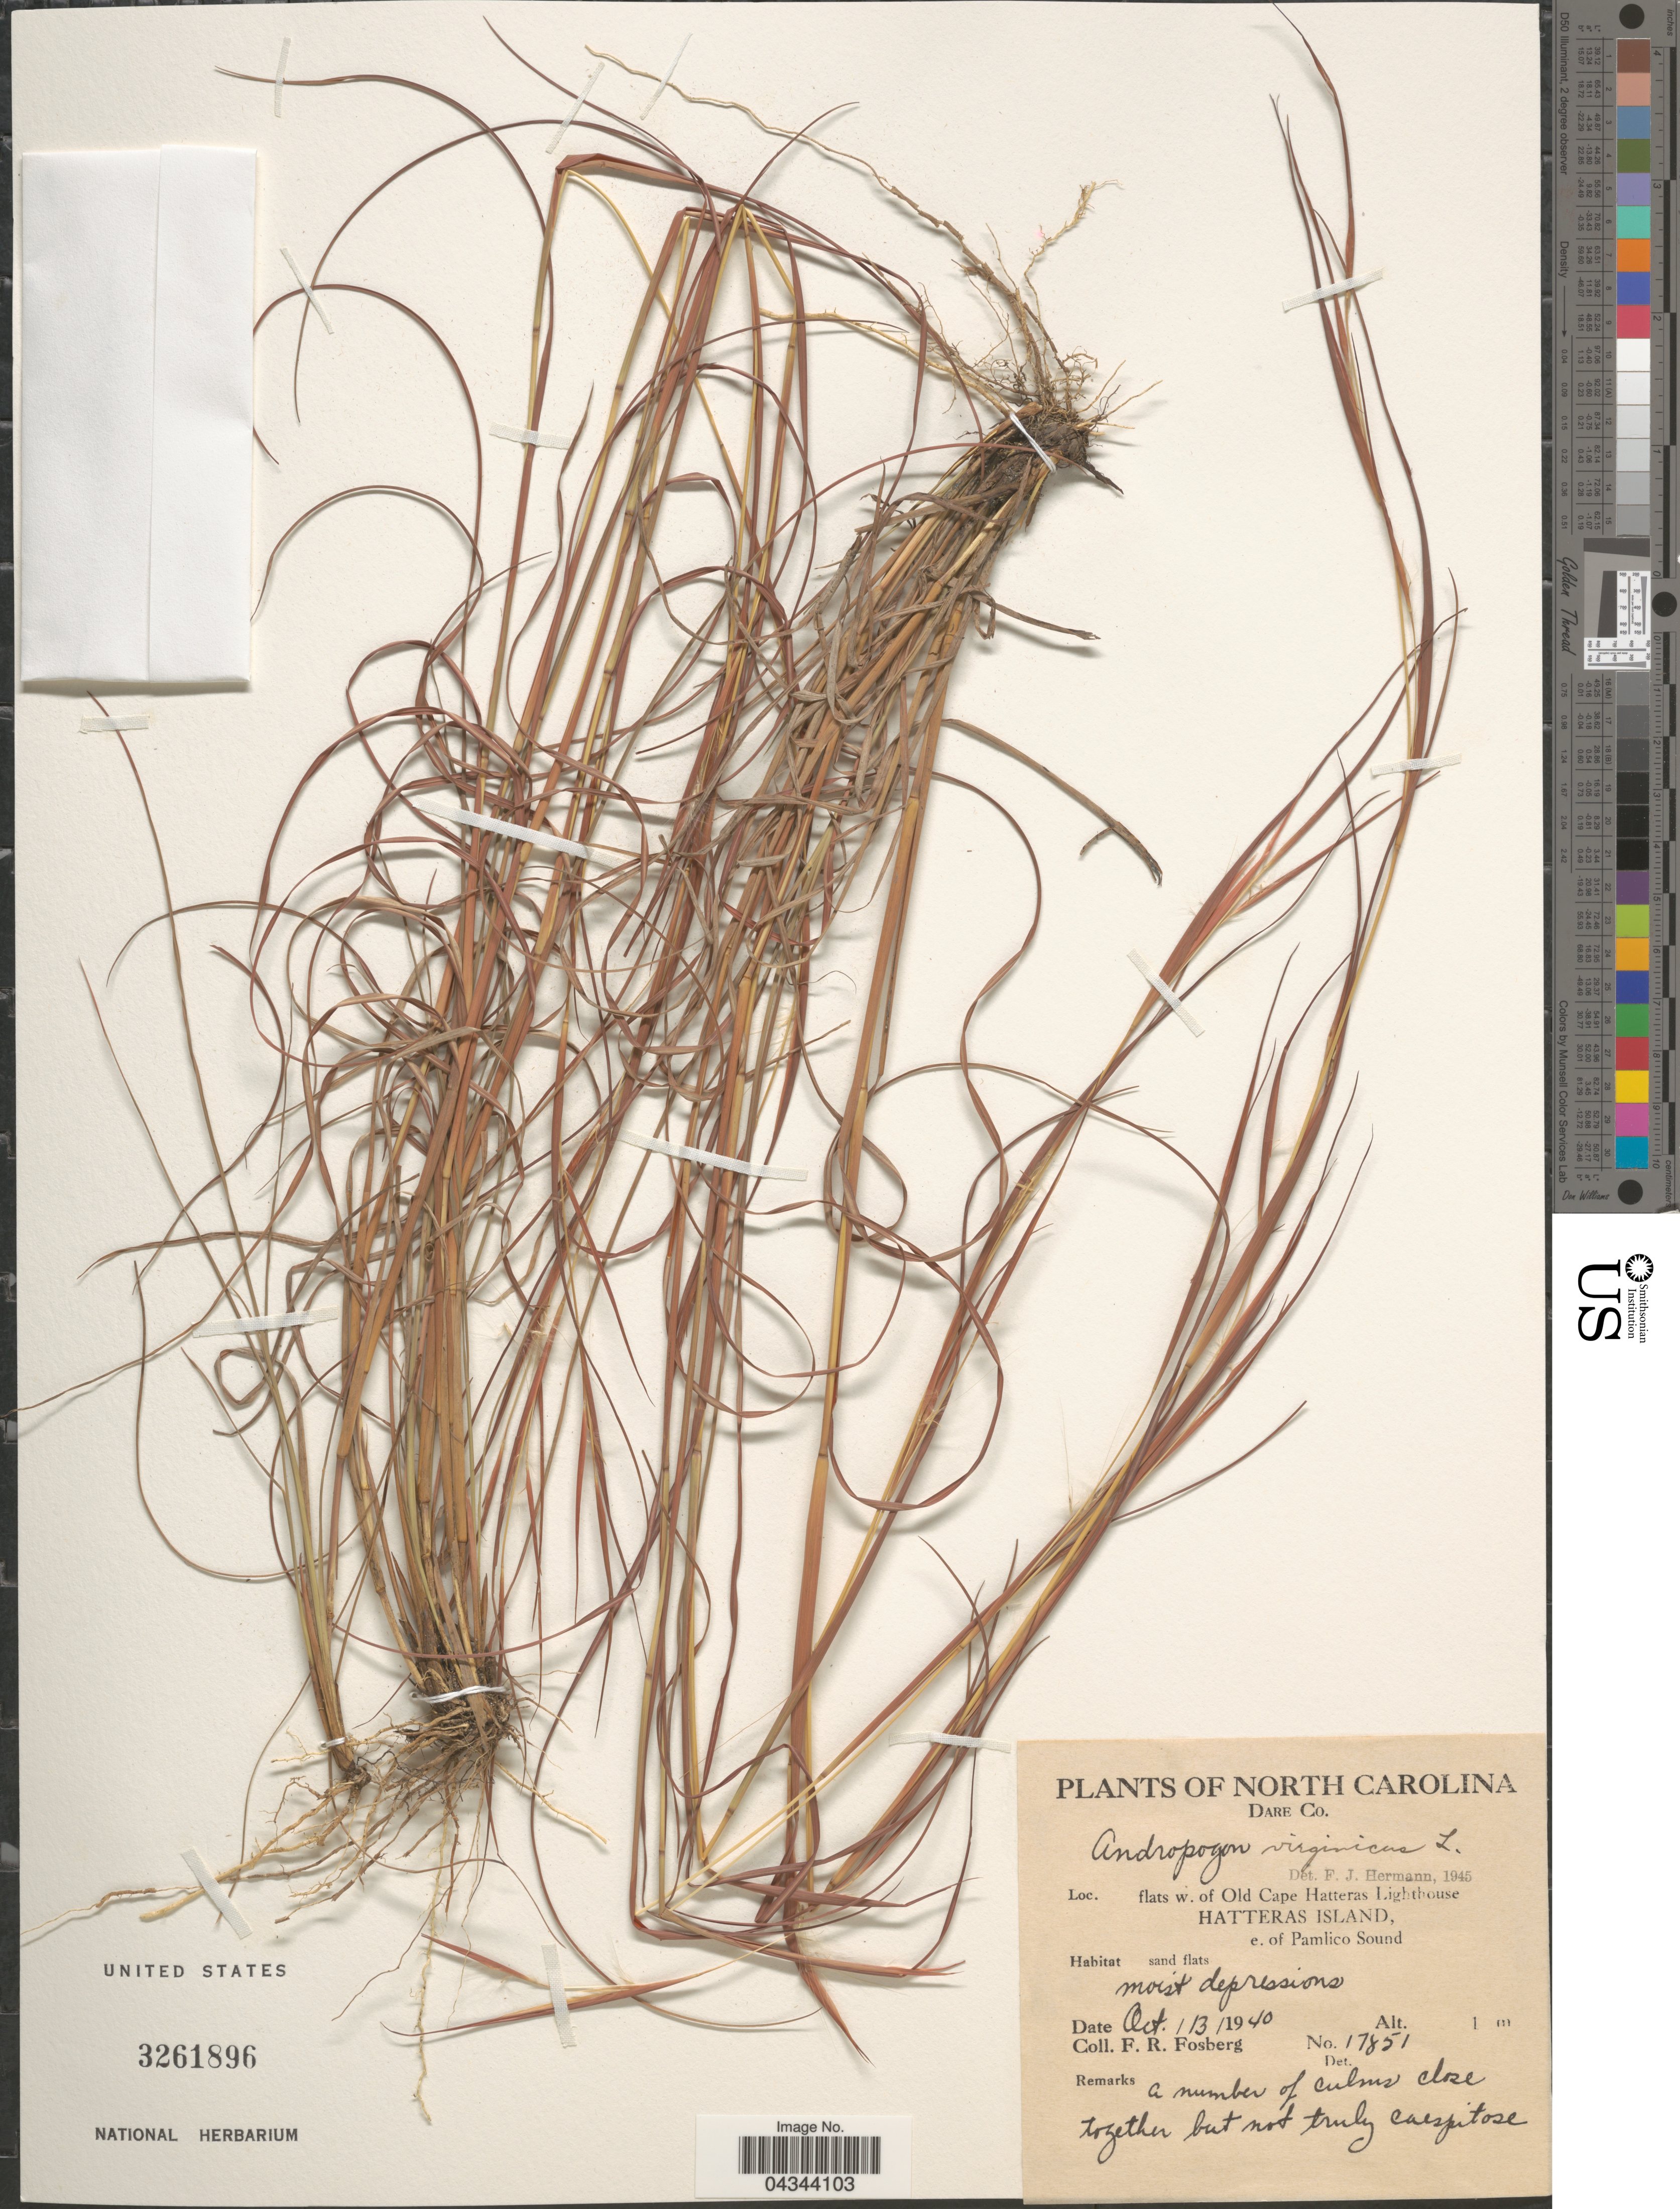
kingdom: Plantae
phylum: Tracheophyta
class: Liliopsida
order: Poales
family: Poaceae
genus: Andropogon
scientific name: Andropogon virginicus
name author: L.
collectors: F. R. Fosberg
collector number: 17851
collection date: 1940-10-13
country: United States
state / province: North Carolina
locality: Dare Co. Flats w. of Old Cape Hatteras Lighthouse. Hatteras Island, e. of Pamlico Sound.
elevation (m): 1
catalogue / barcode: US 3261896